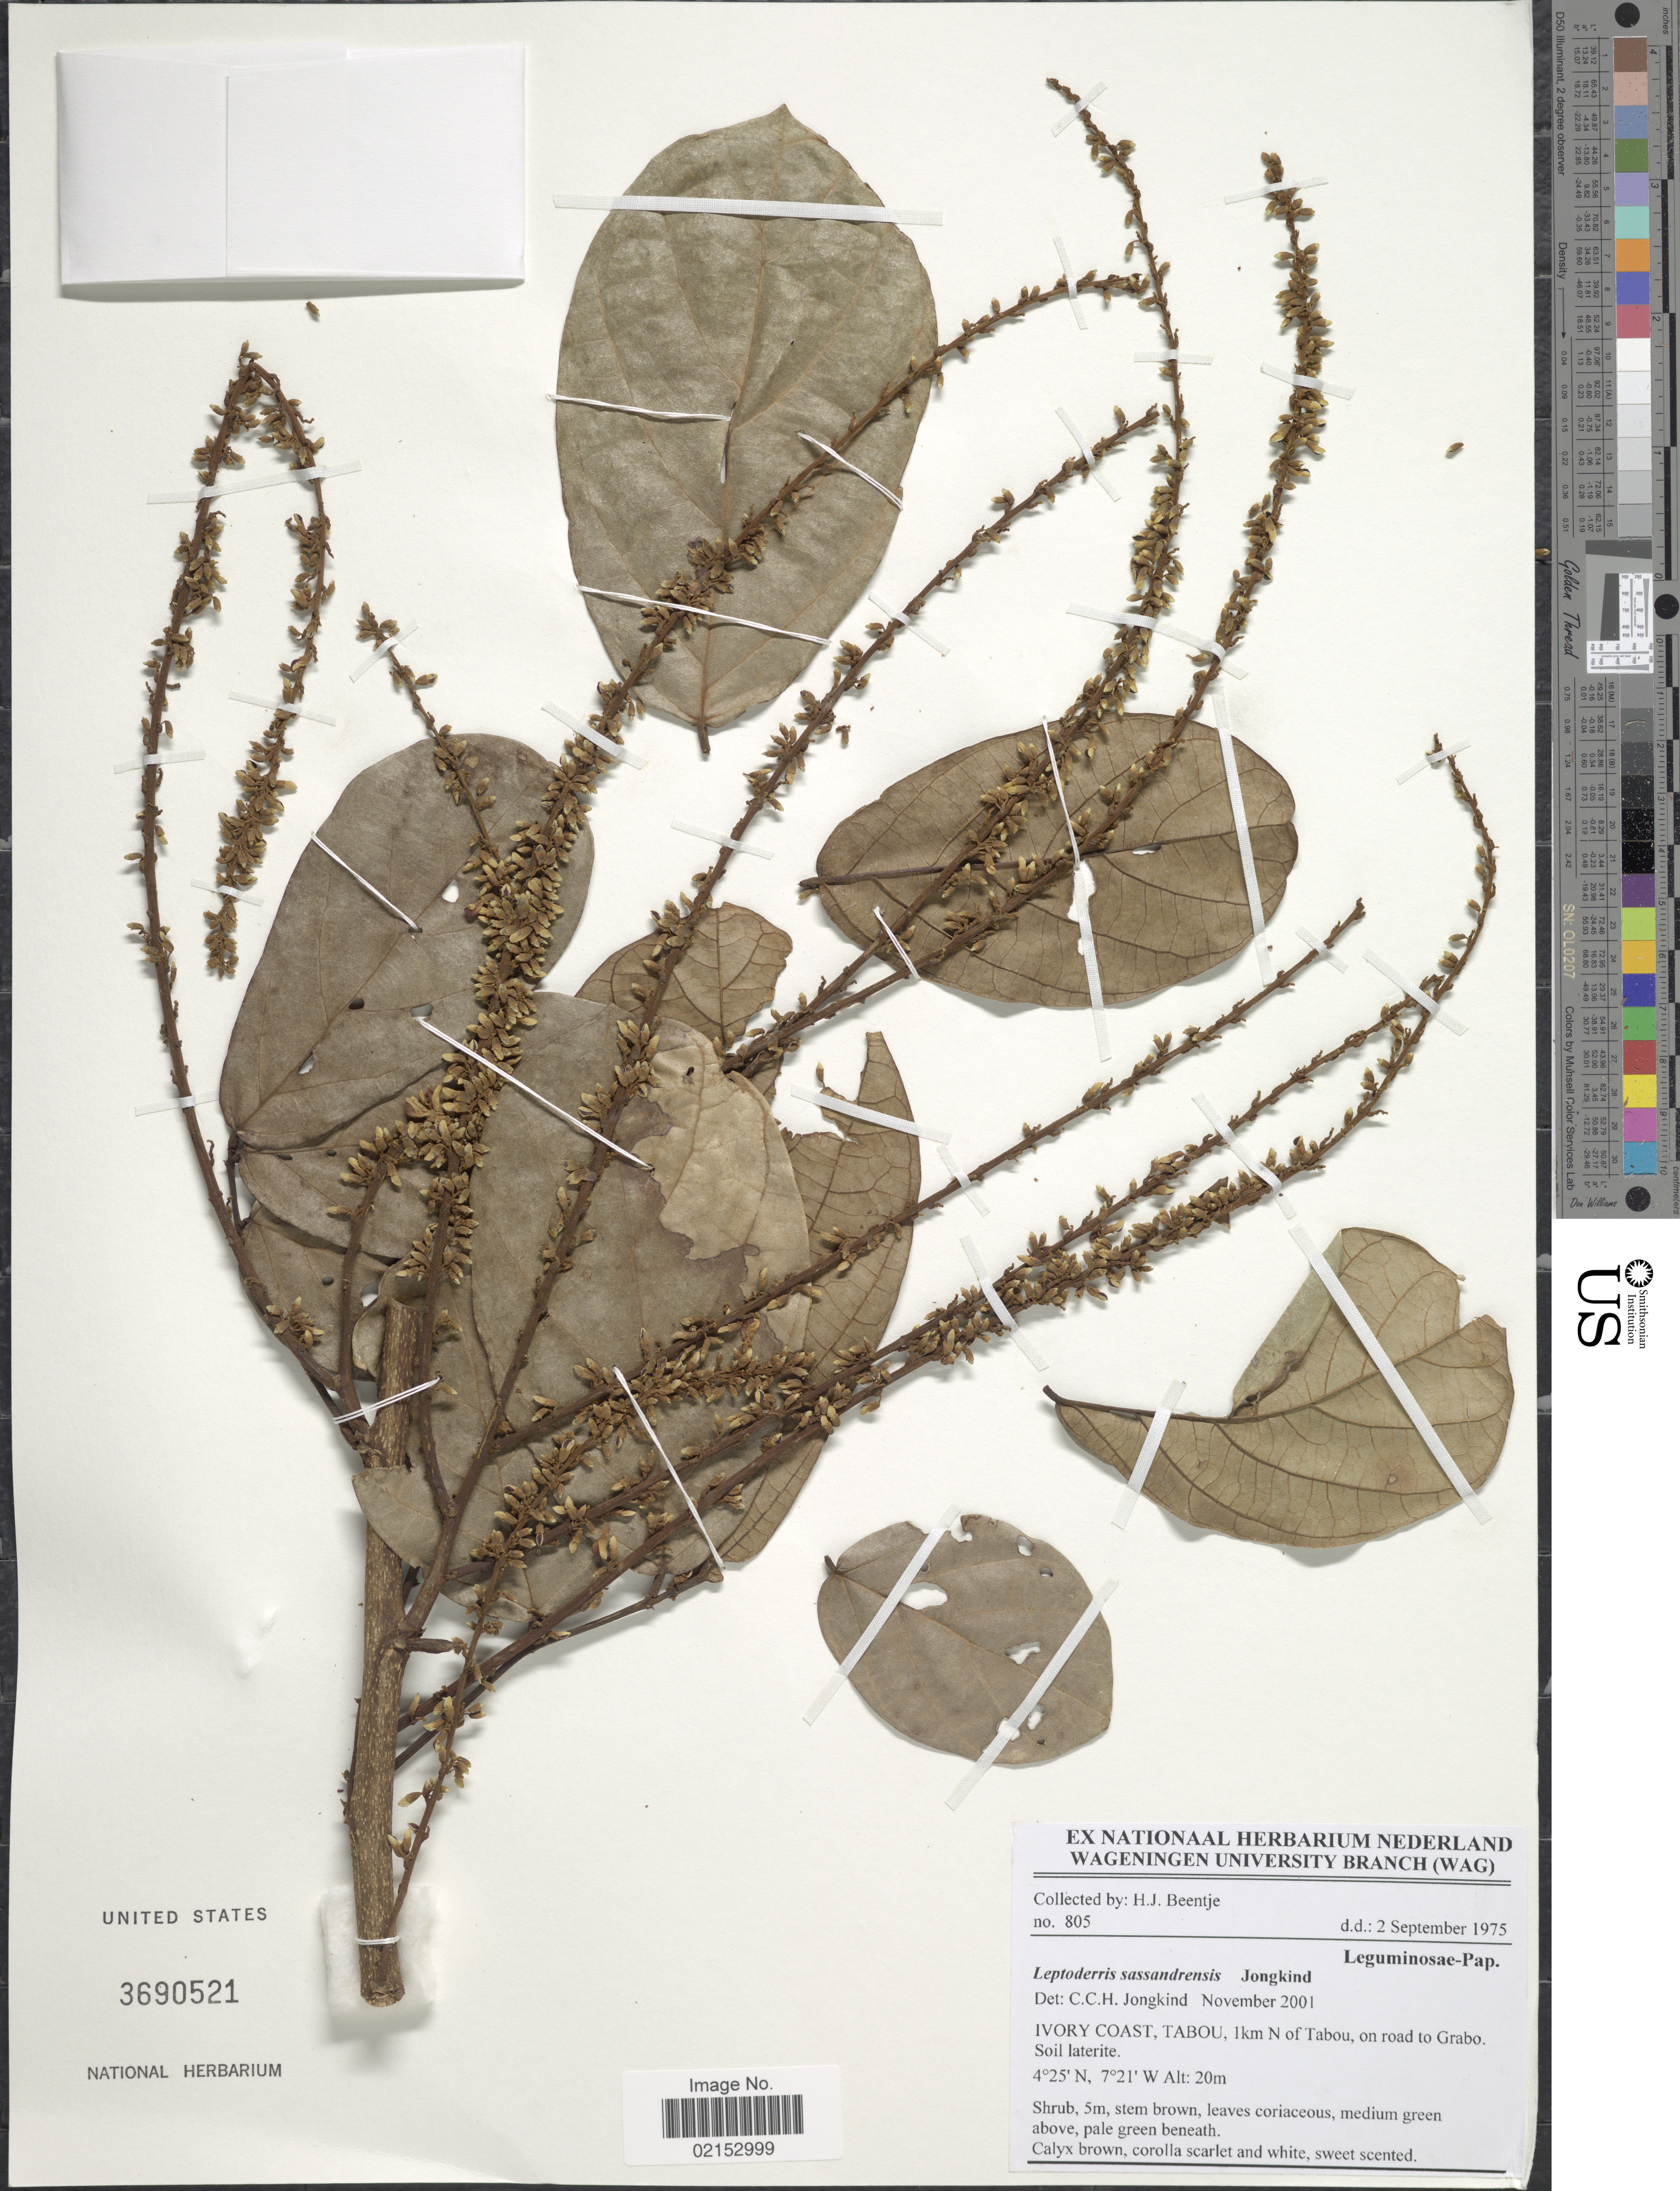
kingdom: Plantae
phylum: Tracheophyta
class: Magnoliopsida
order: Fabales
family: Fabaceae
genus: Leptoderris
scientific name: Leptoderris sassandrensis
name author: Jongkind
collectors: H. J. Beentje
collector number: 805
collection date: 1975-09-02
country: Ivory Coast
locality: Tabou, 1km N of Tabou, on road to Grabo, Soil laterite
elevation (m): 20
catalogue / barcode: US 3690521